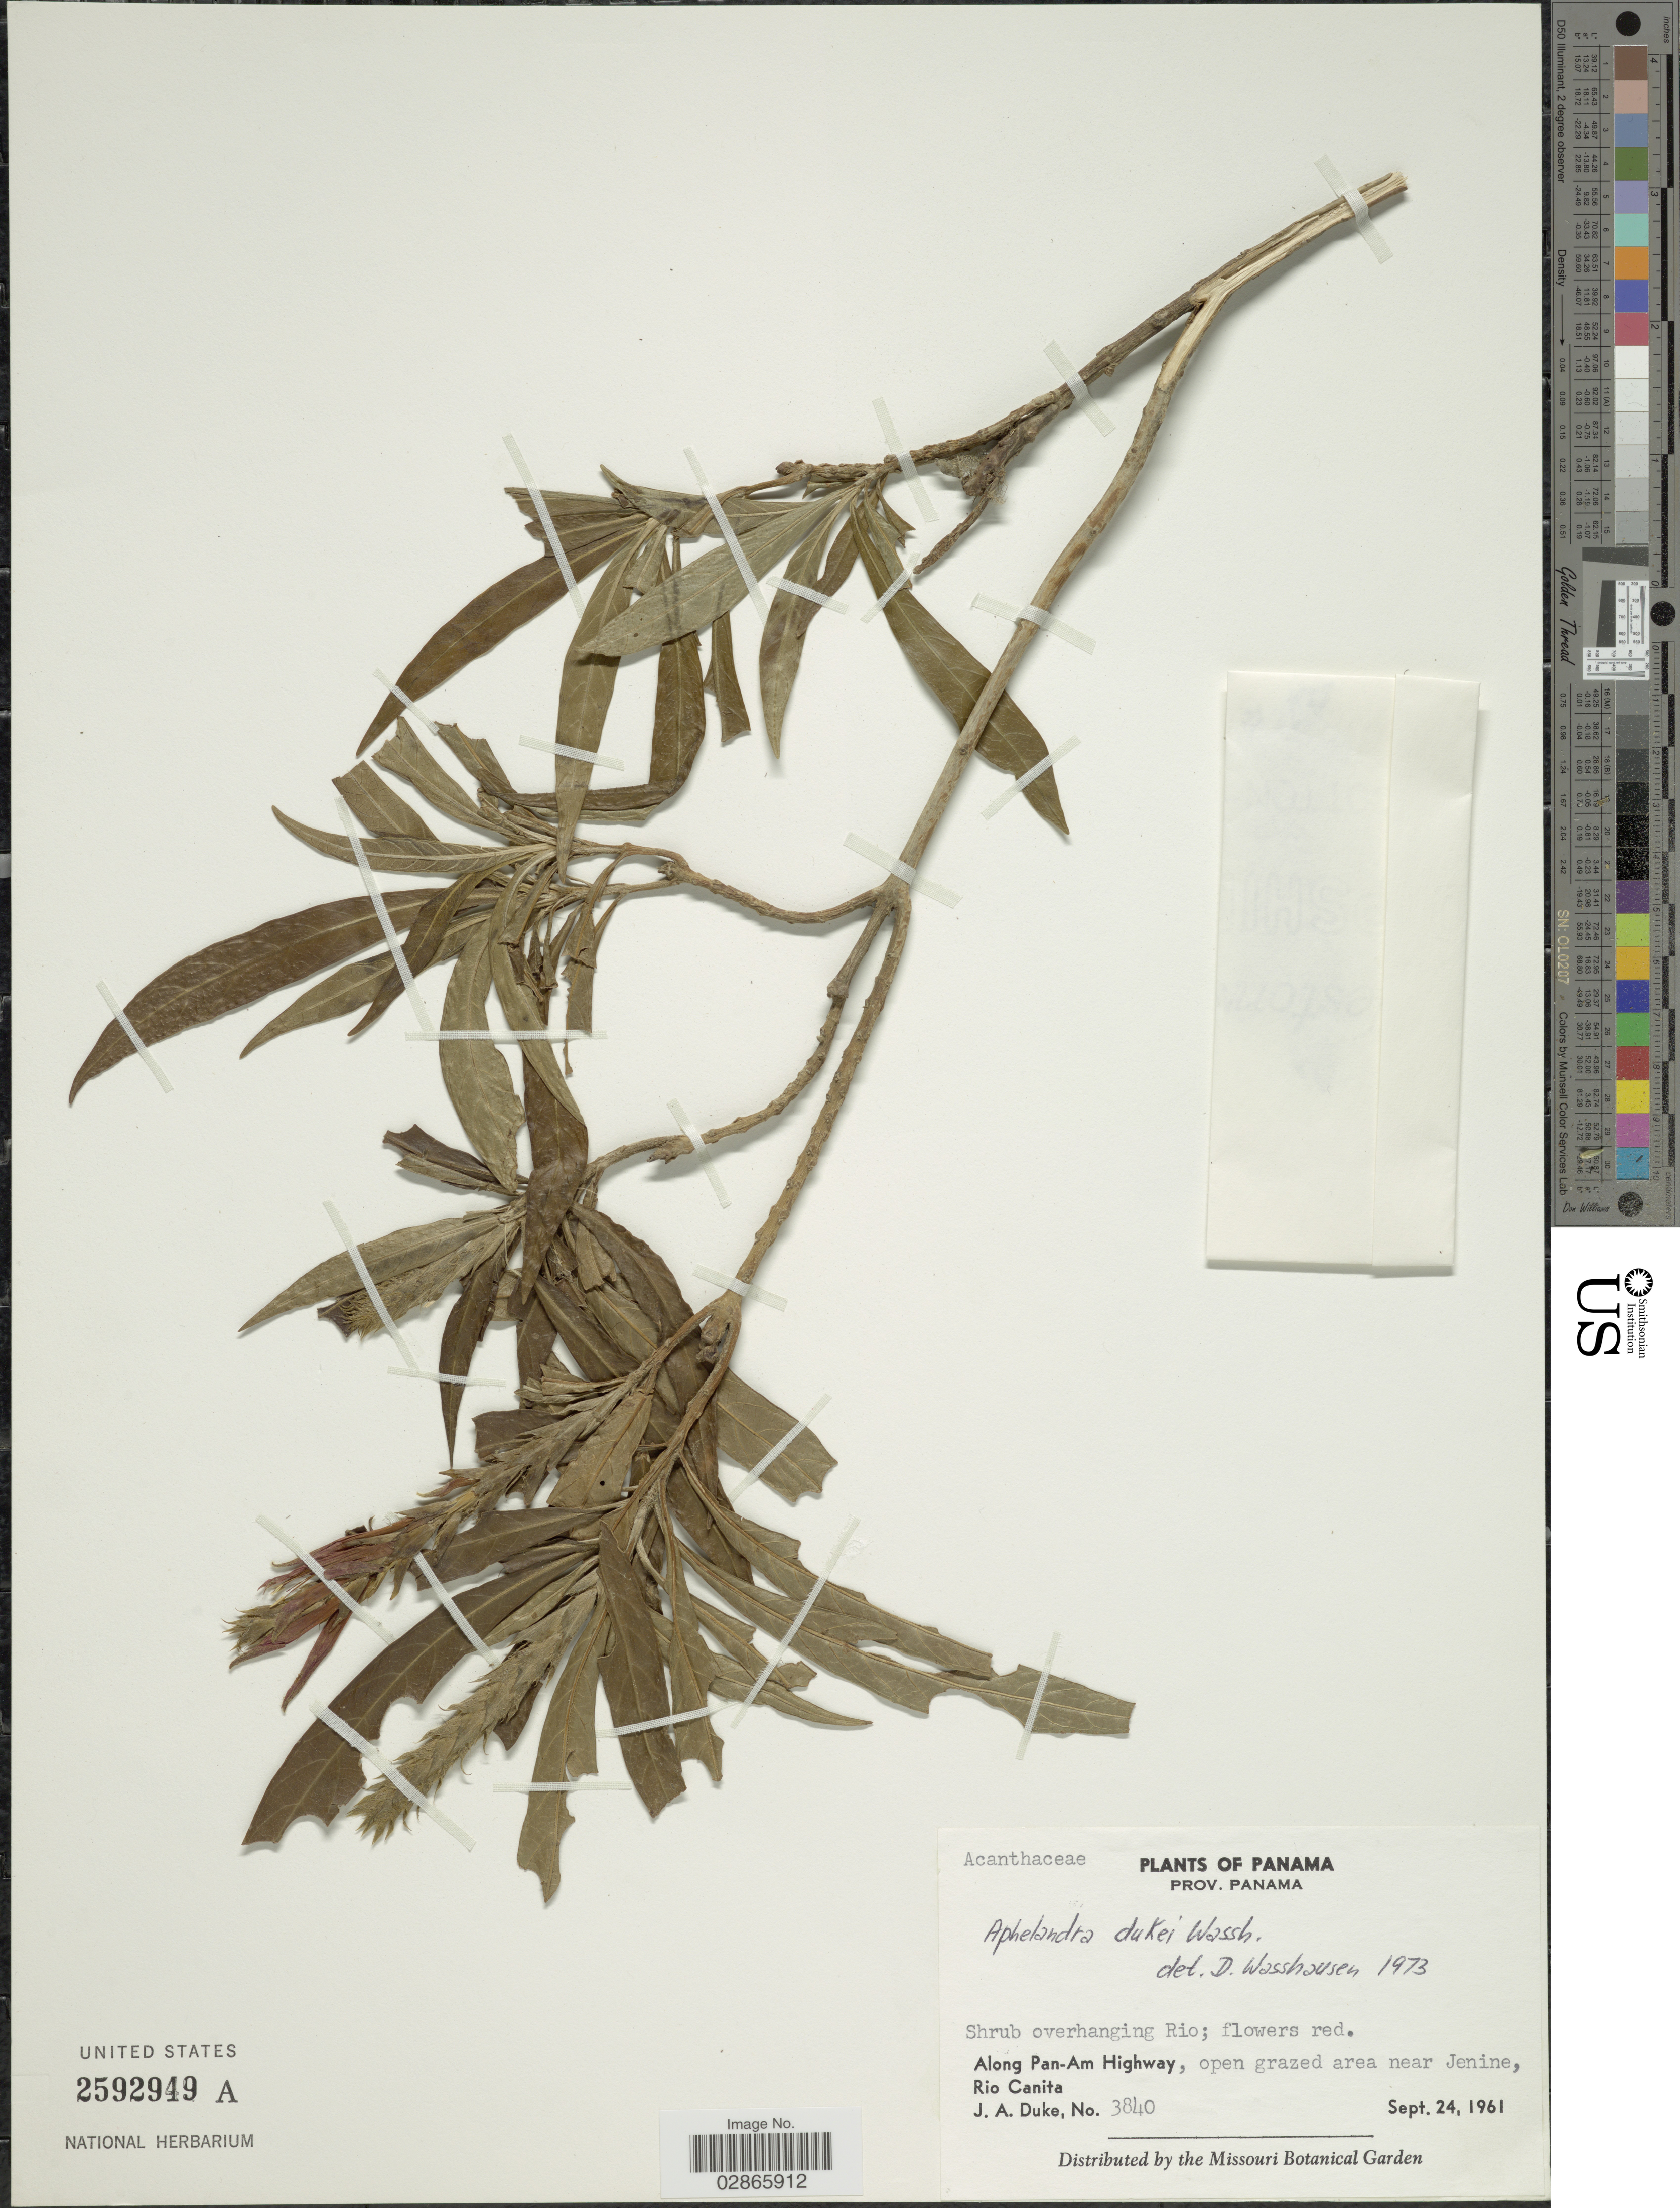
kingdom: Plantae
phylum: Tracheophyta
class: Magnoliopsida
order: Lamiales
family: Acanthaceae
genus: Aphelandra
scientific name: Aphelandra dukei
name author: Wassh.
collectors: J. A. Duke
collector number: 3840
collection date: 1961-09-24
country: Panama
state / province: Panamá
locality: Along Pan-Am Highway, open grazed area near Jenine, Rio Canita.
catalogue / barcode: US 2592949A